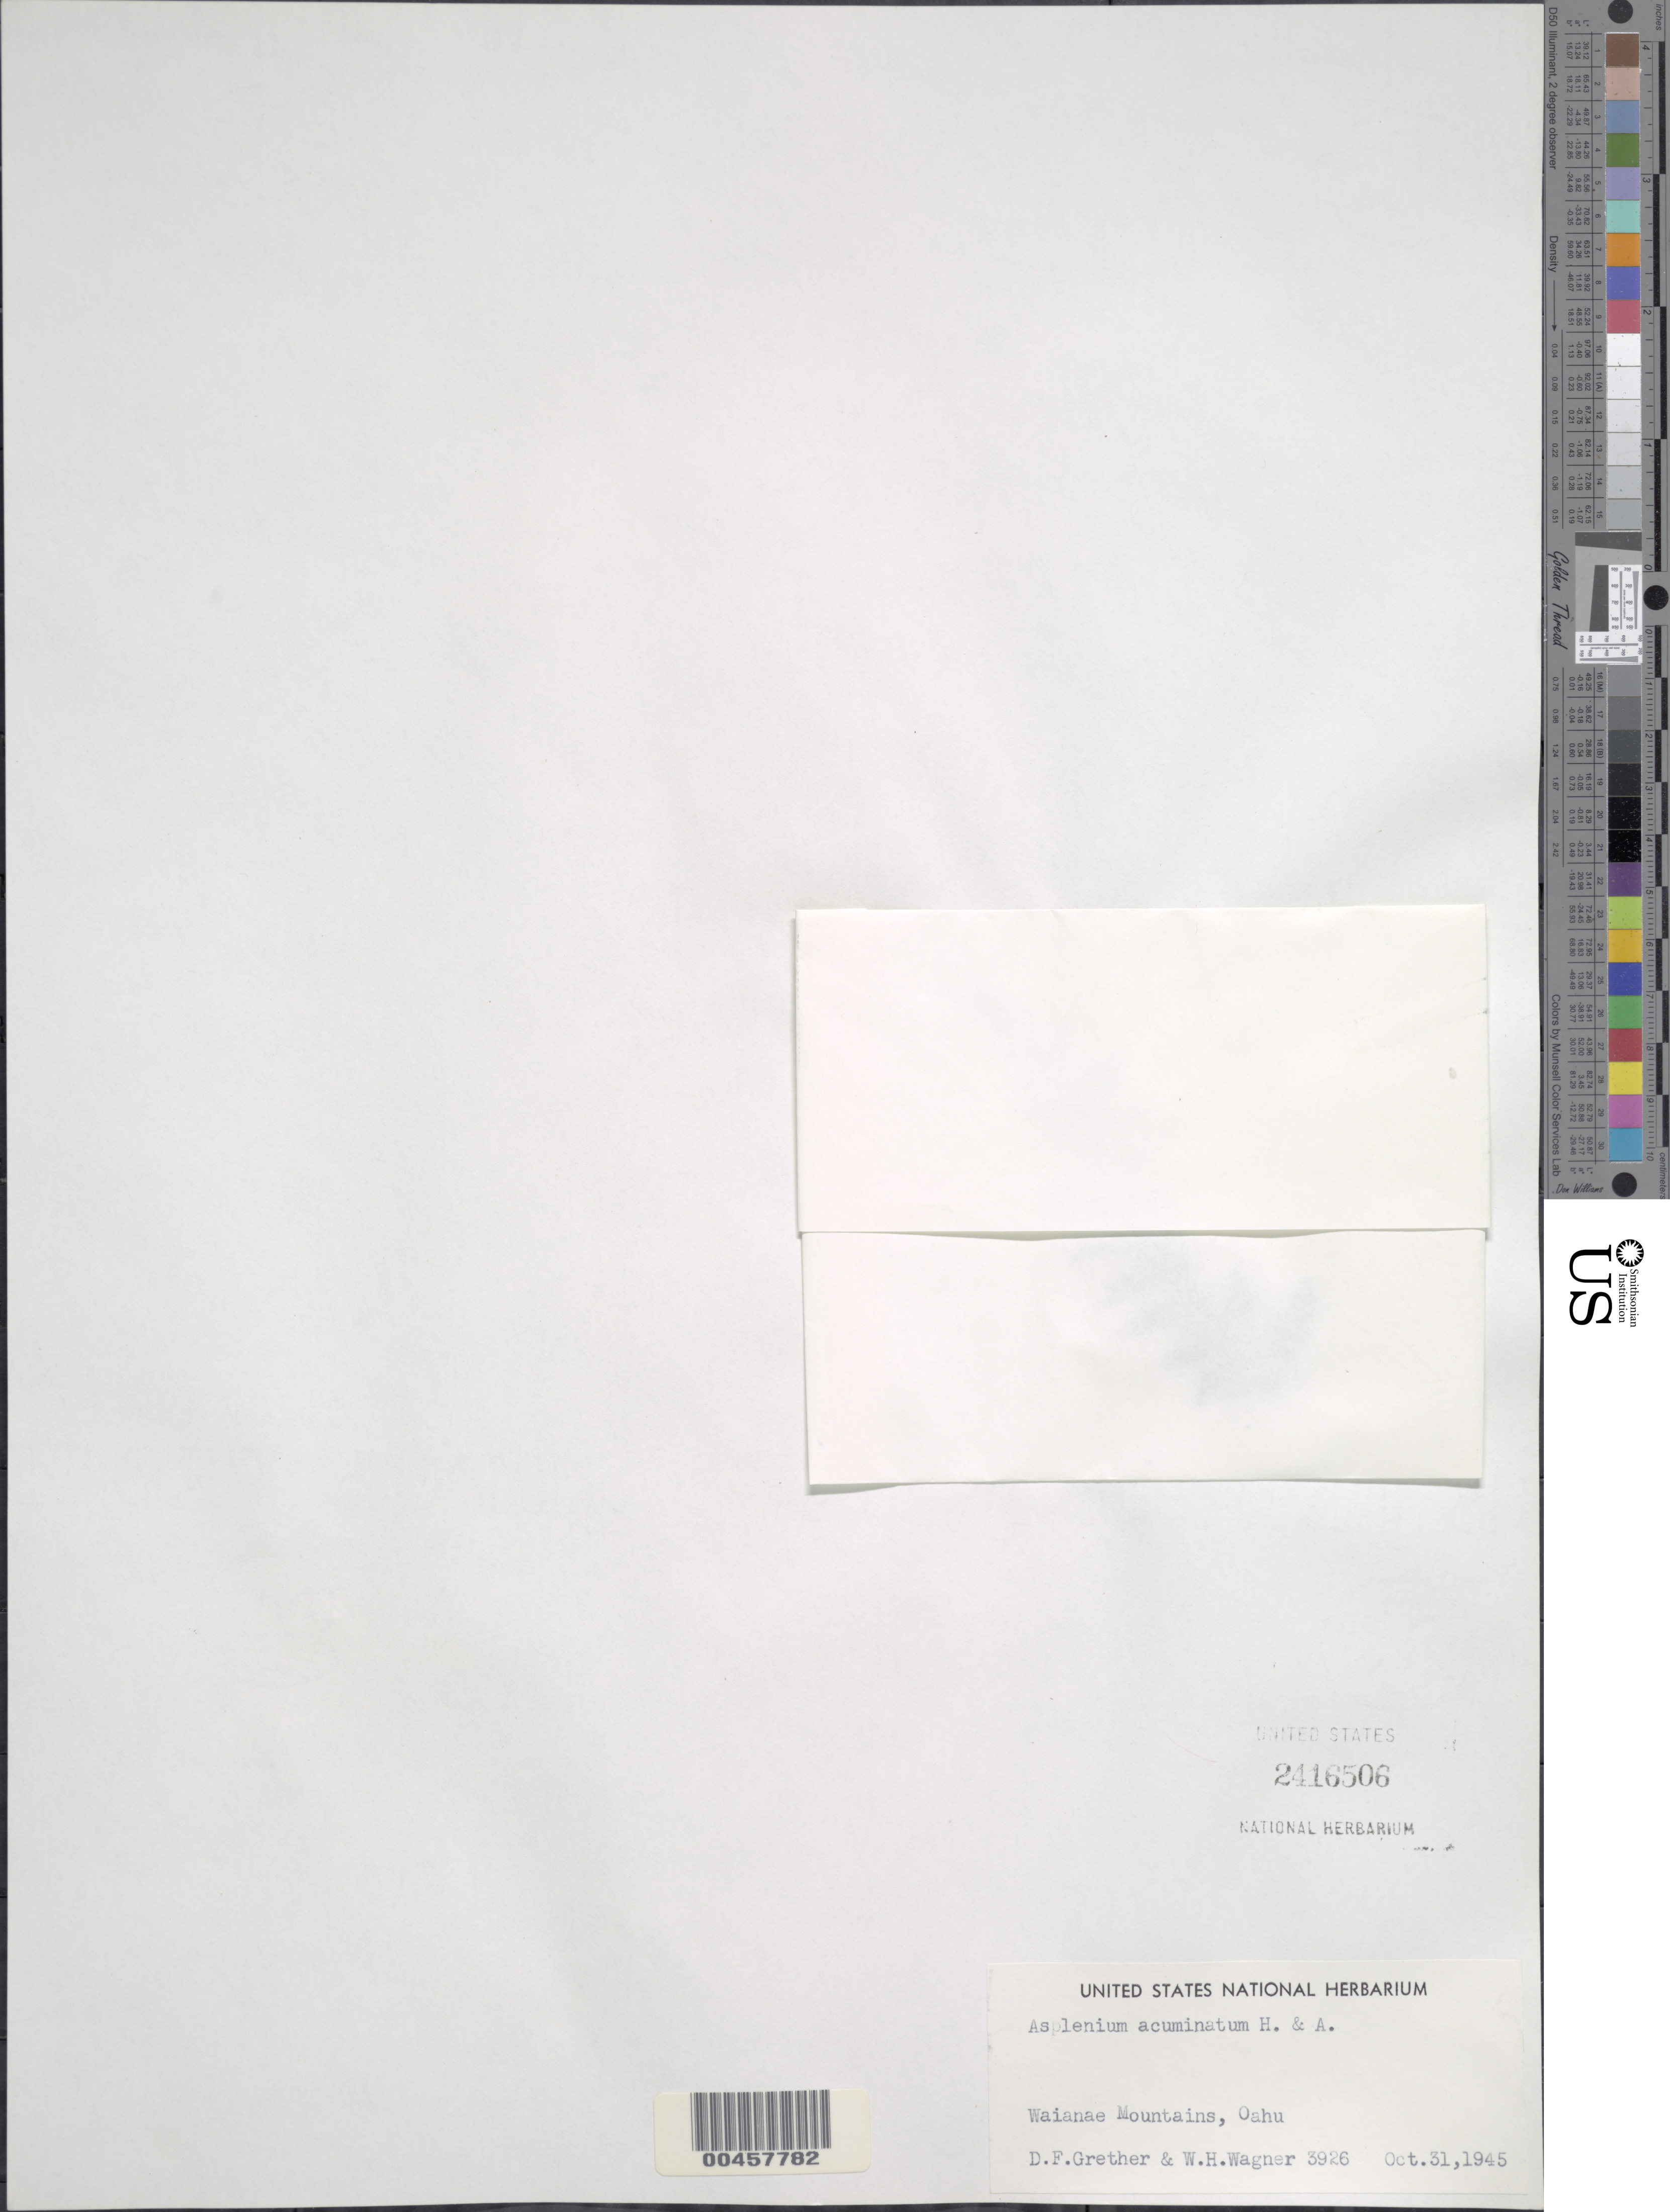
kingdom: Plantae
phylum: Tracheophyta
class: Polypodiopsida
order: Polypodiales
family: Aspleniaceae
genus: Asplenium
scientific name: Asplenium acuminatum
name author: Hook. & Arn.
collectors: D. F. Grether & W. H. Wagner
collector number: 3926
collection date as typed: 31 Oct 1945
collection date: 1945-10-31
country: United States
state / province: Hawaii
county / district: Honolulu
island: Oahu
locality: Waianae Mountains, Oahu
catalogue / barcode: US 2416506